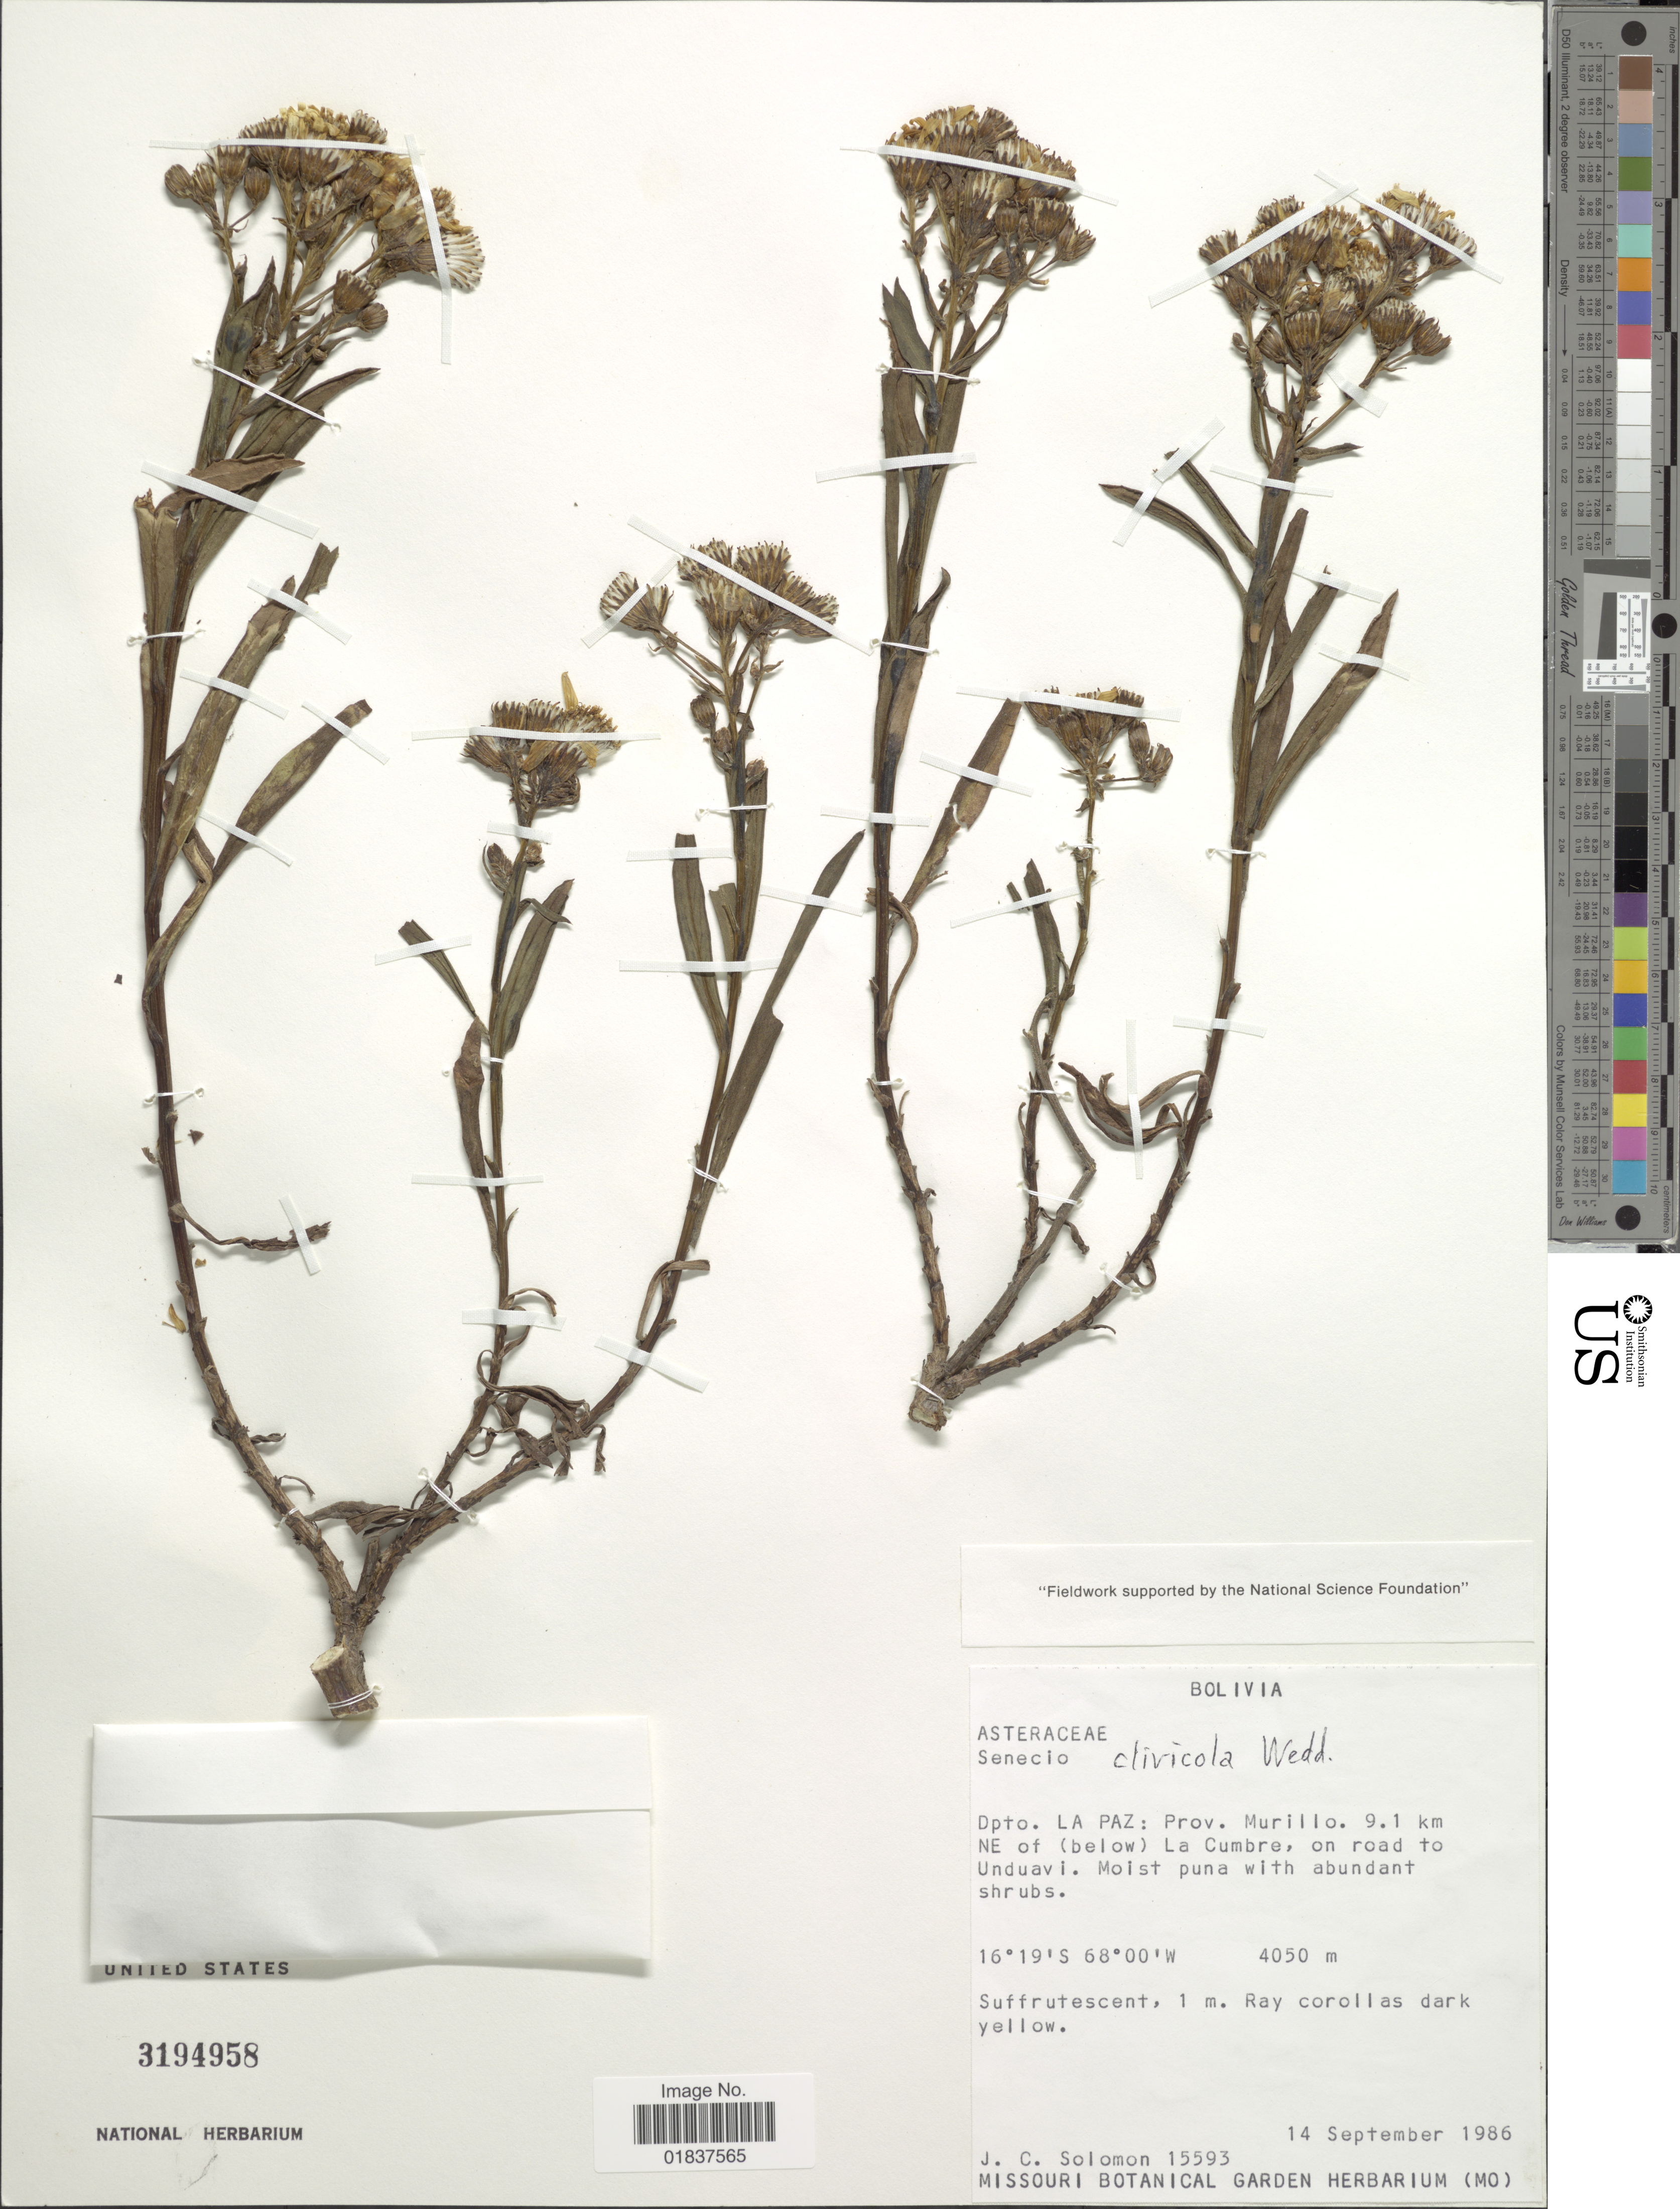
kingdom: Plantae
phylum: Tracheophyta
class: Magnoliopsida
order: Asterales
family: Asteraceae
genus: Senecio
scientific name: Senecio clivicola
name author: Wedd.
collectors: J. C. Solomon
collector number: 15593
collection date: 1986-09-14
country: Bolivia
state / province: La Paz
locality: Dpto. La Paz: Prov. Murillo. 9.1 km NE of (below) La Cumbre, on road to Unduavi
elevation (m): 4050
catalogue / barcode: US 3194958